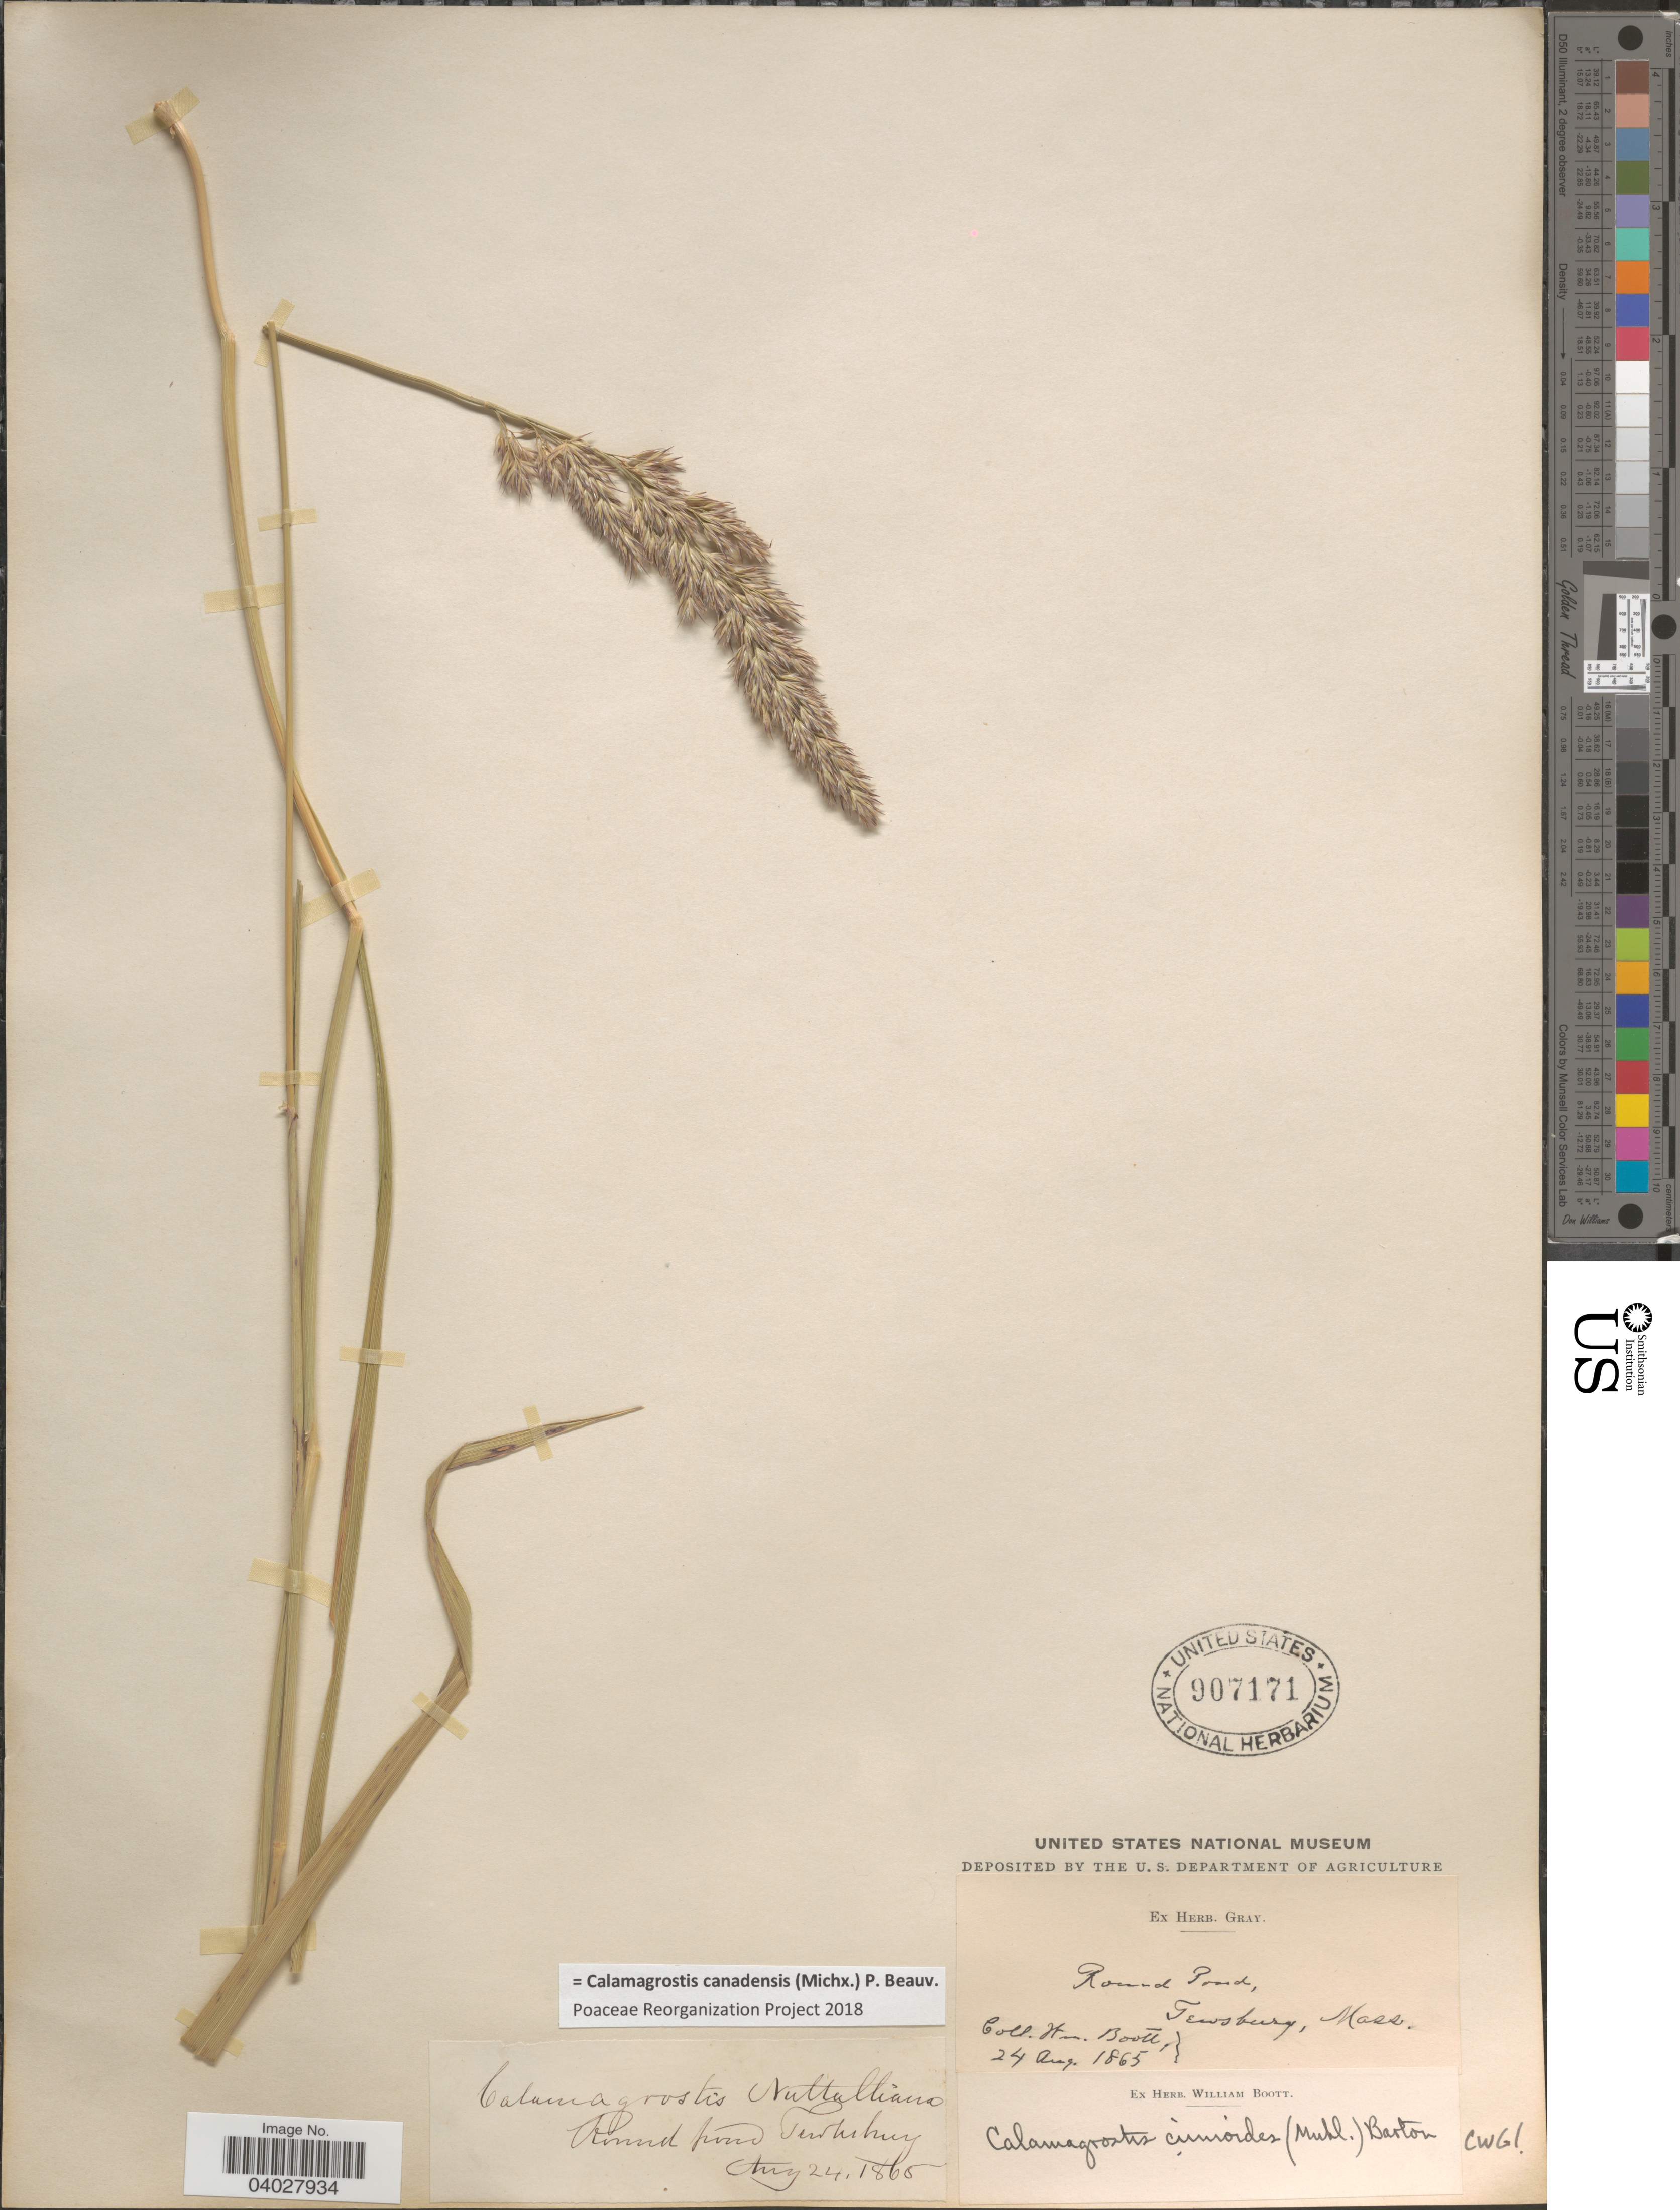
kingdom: Plantae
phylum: Tracheophyta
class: Liliopsida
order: Poales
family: Poaceae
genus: Calamagrostis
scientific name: Calamagrostis canadensis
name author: (Michx.) P. Beauv.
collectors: W. Boott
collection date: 1865-08-24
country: United States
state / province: Massachusetts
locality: Round Pond, Tewksbury.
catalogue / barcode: US 907171